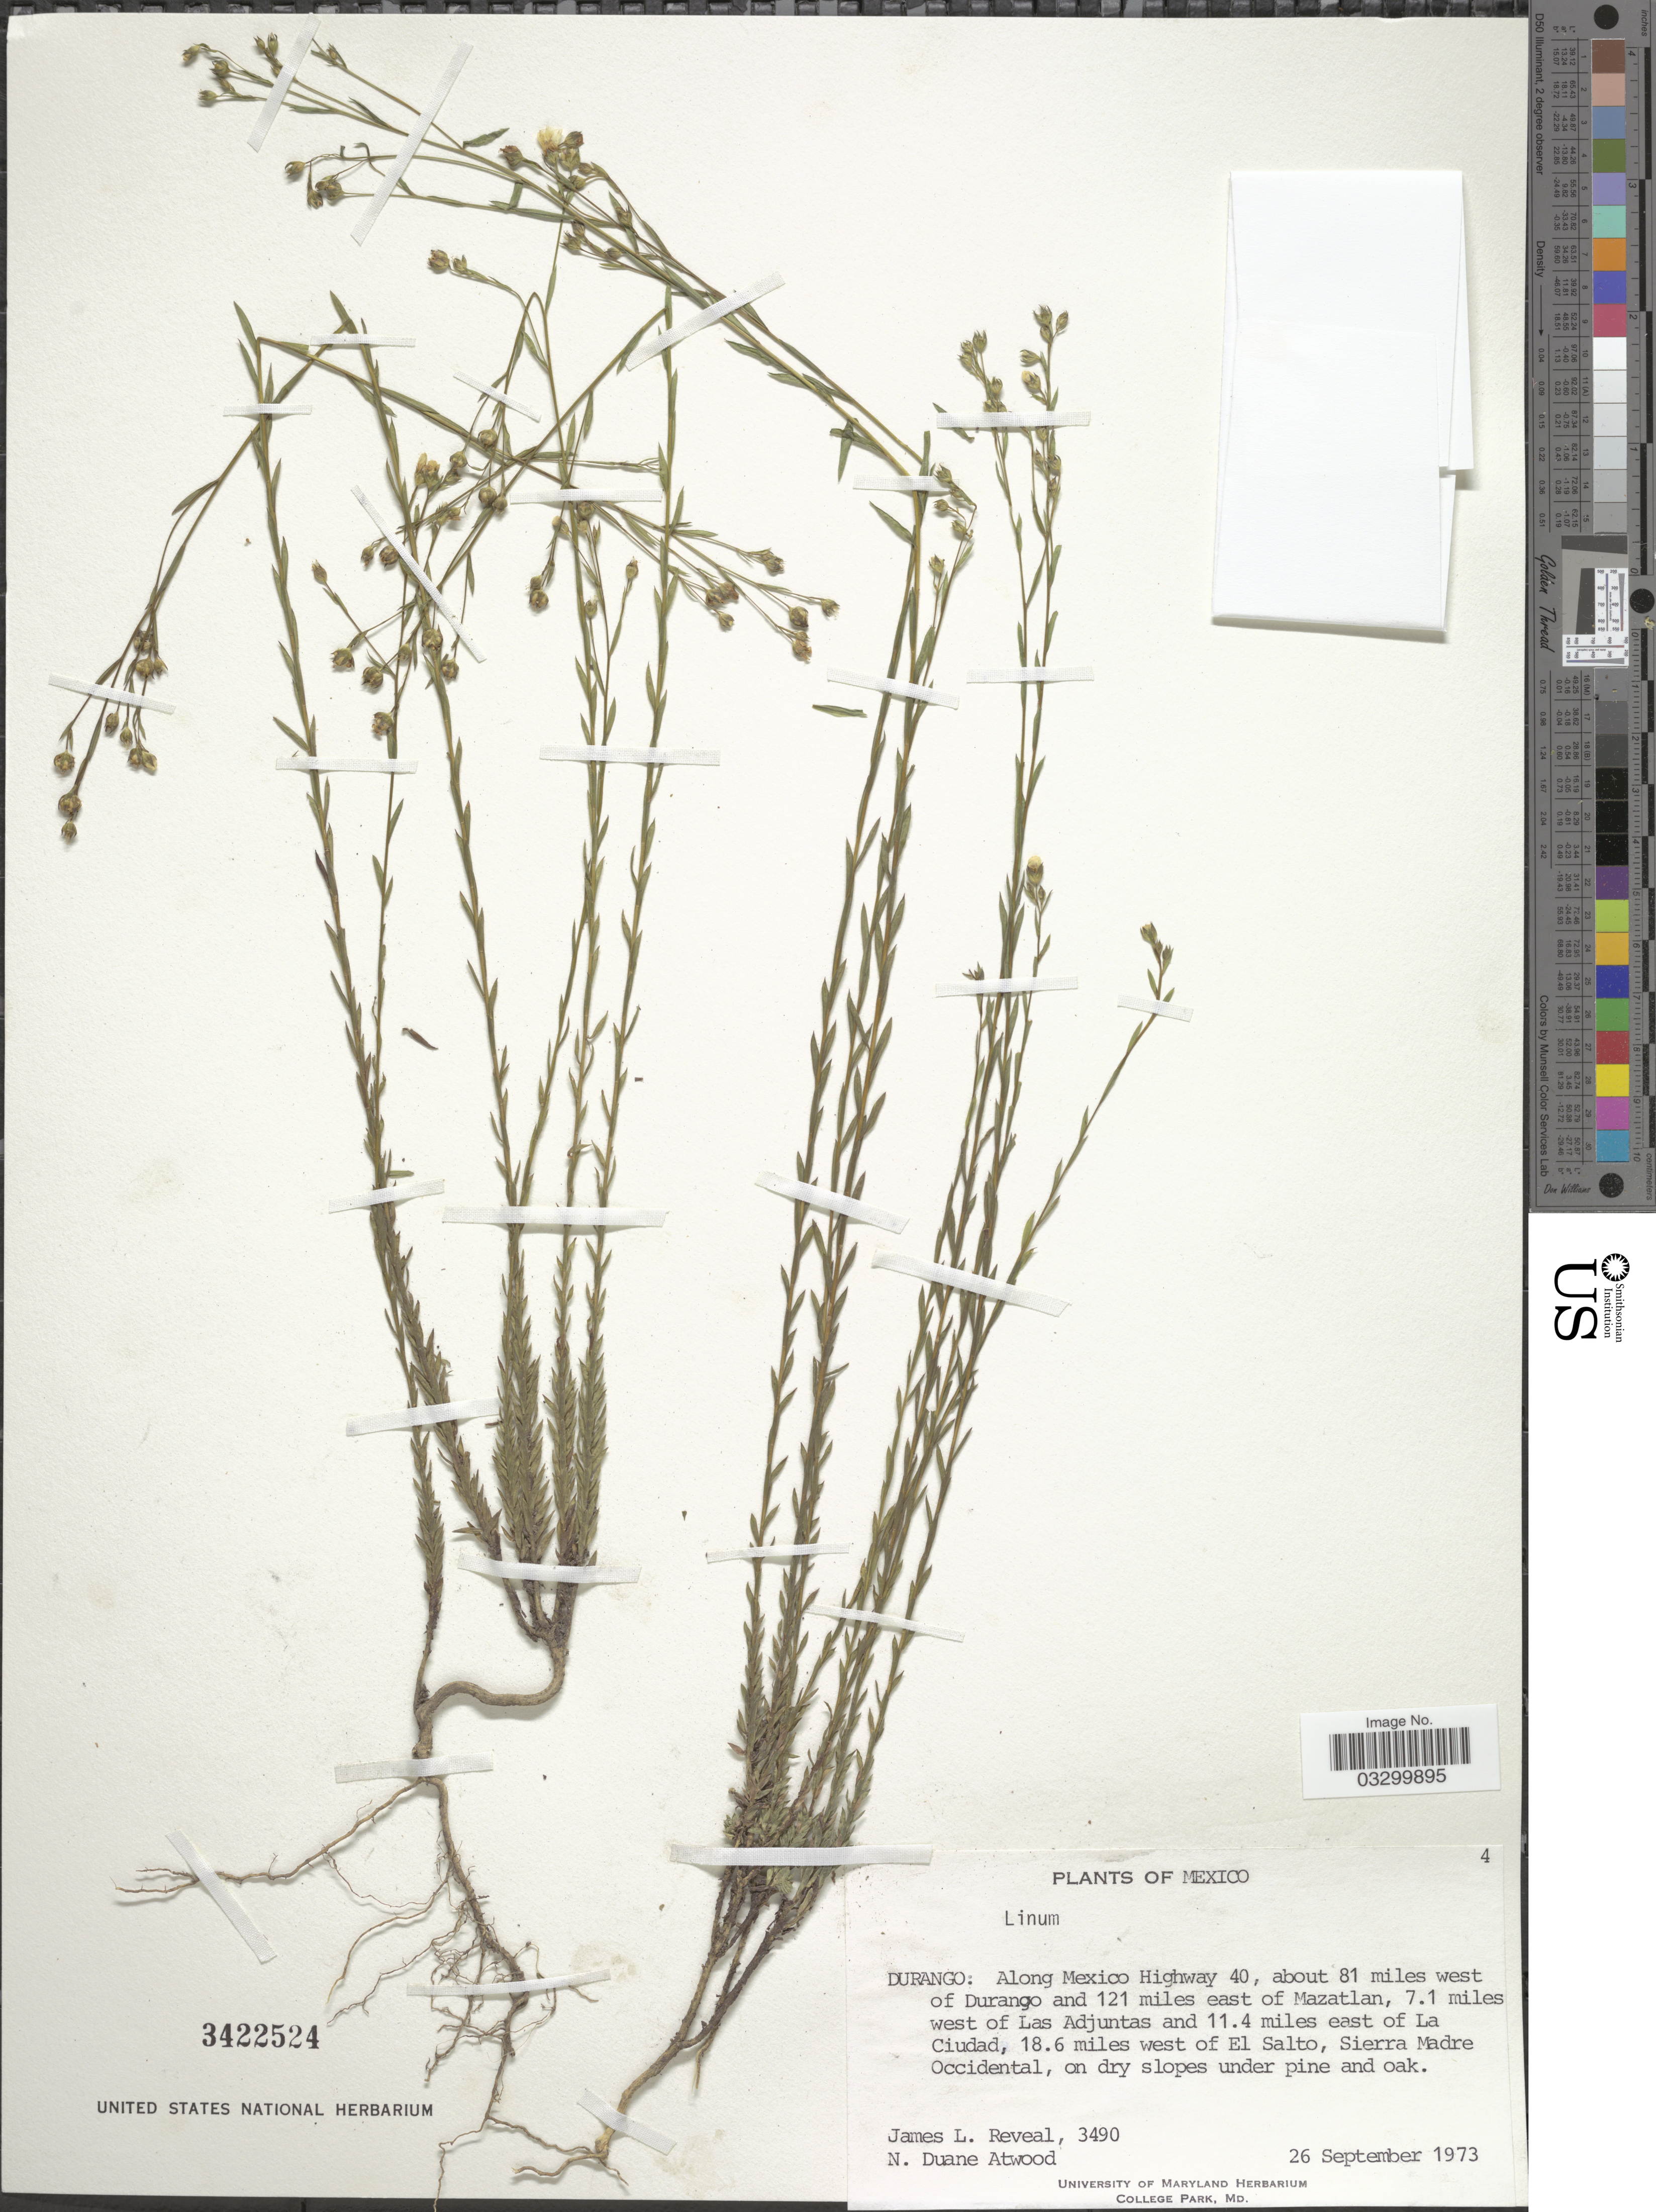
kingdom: Plantae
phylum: Tracheophyta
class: Magnoliopsida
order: Malpighiales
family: Linaceae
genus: Linum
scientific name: Linum sp.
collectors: J. L. Reveal & N. Atwood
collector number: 3490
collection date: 1973-09-26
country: Mexico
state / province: Durango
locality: Along Mexico Highway 40, about 81 miles west of Durango and 121 miles east of Mazatlan, 7.1 miles west of Las Adjuntas and 11.4 miles east of La Ciudad, 18.6 miles west of El Salto, Sierra Madre Occidental.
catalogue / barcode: US 3422524